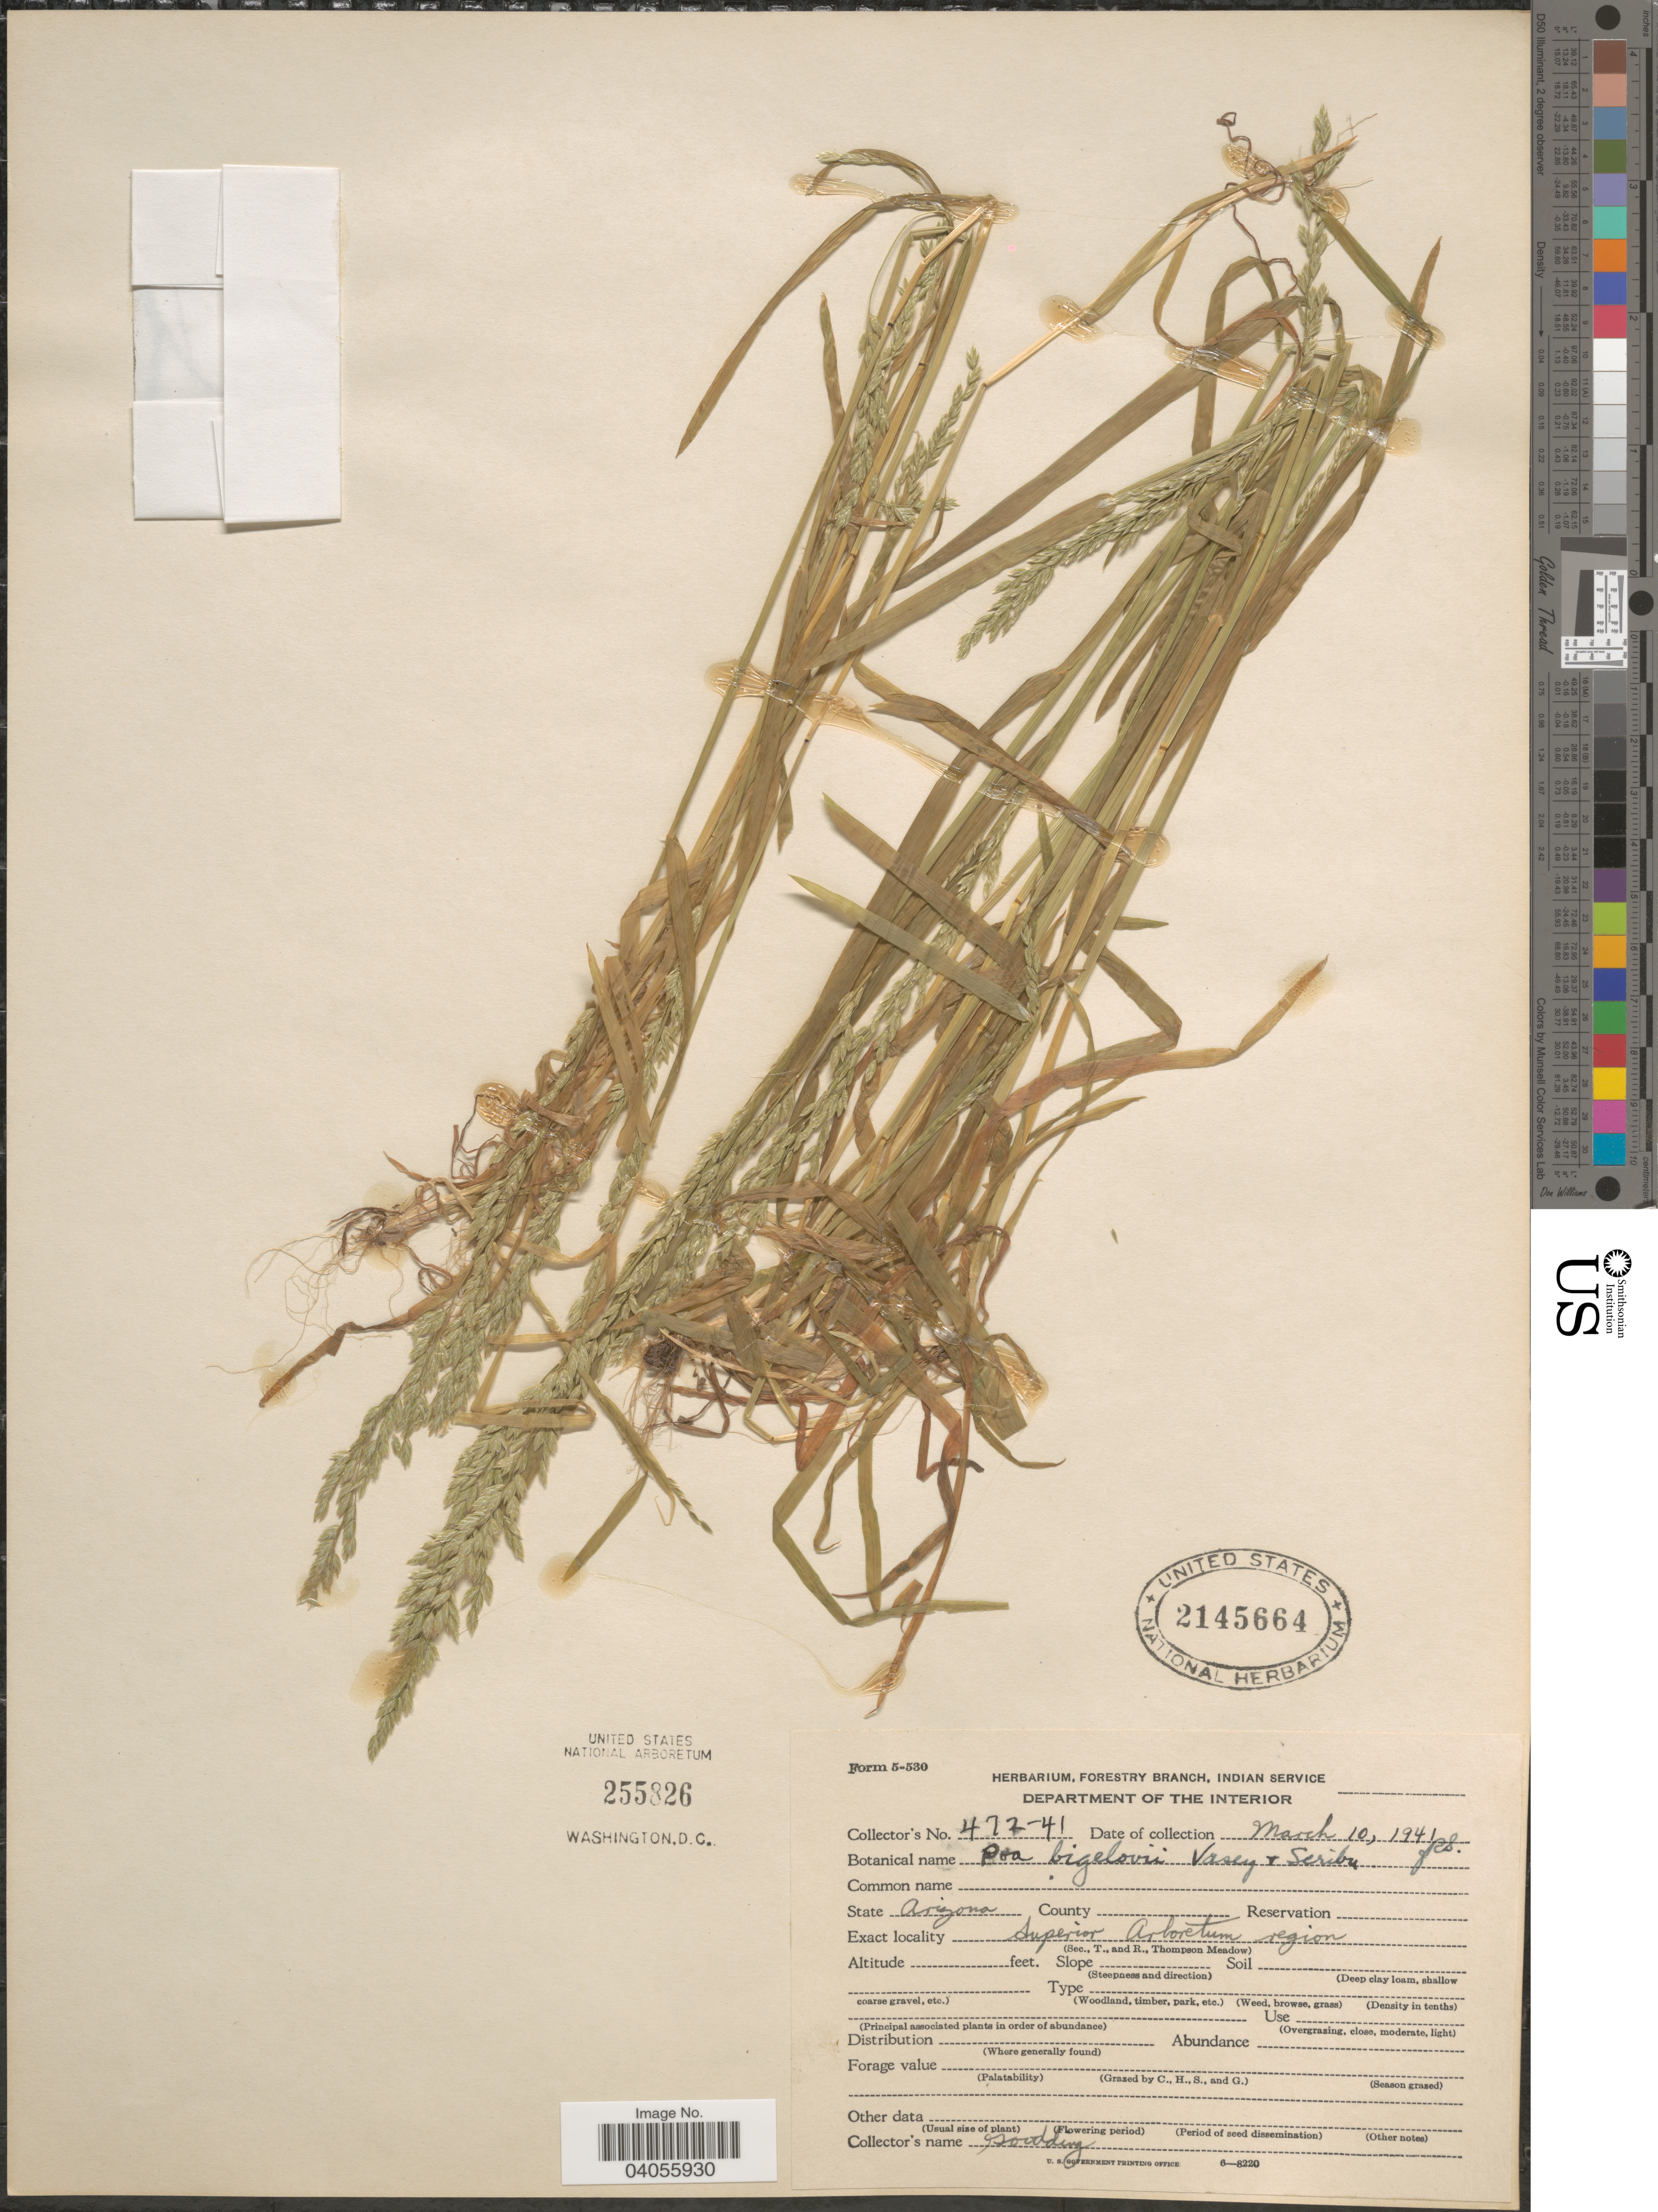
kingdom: Plantae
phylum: Tracheophyta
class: Liliopsida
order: Poales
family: Poaceae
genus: Poa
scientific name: Poa bigelovii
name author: Vasey & Scribn.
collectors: Goodding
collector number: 472-41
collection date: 1941-03-10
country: United States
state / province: Arizona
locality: Superior Arboretum region.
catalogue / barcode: US 2145664